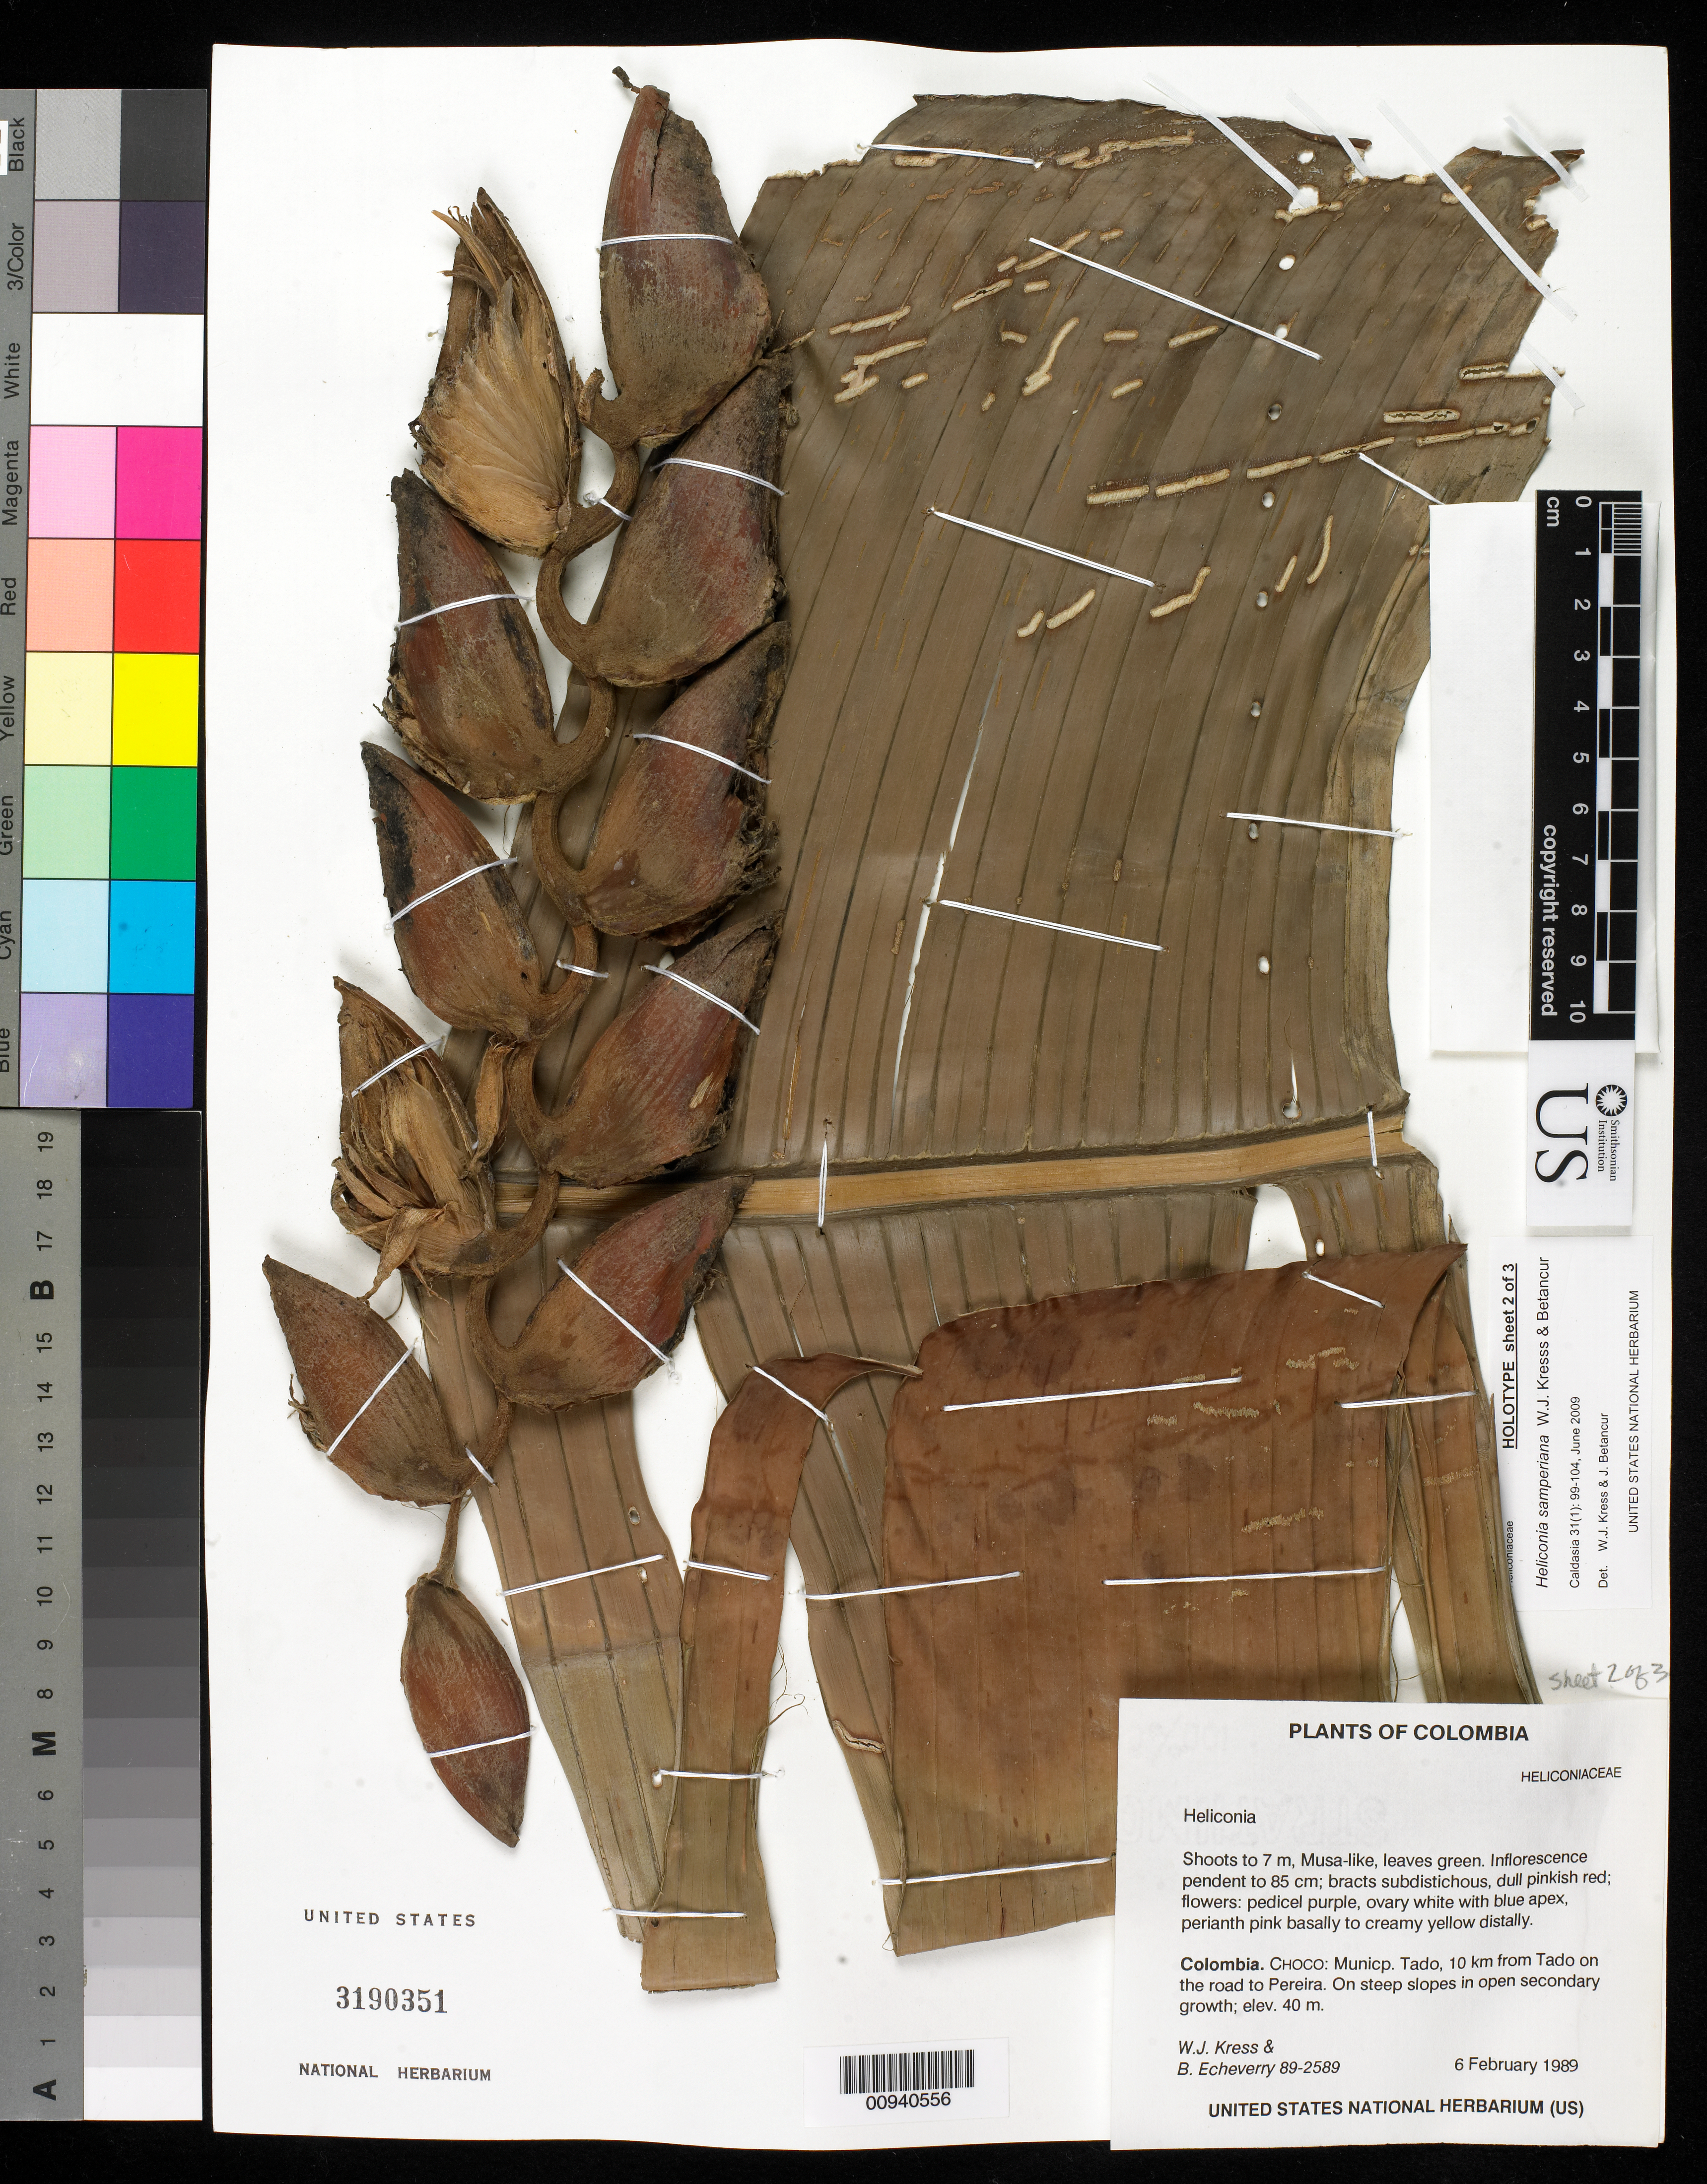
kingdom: Plantae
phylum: Tracheophyta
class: Liliopsida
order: Zingiberales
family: Heliconiaceae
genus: Heliconia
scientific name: Heliconia samperiana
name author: W.J. Kress & Betancur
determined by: Kress, W. J.; Betancur, J. C.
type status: Holotype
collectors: W. J. Kress & B. Echeverry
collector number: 89-2589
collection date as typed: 06 Feb 1989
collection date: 1989-02-06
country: Colombia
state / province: Chocó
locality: Chocó: Municp. Tado, 10 km from Tado on the road to Pereira.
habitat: On steep slopes in open secondary growth.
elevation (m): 40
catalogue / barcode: US 3190351